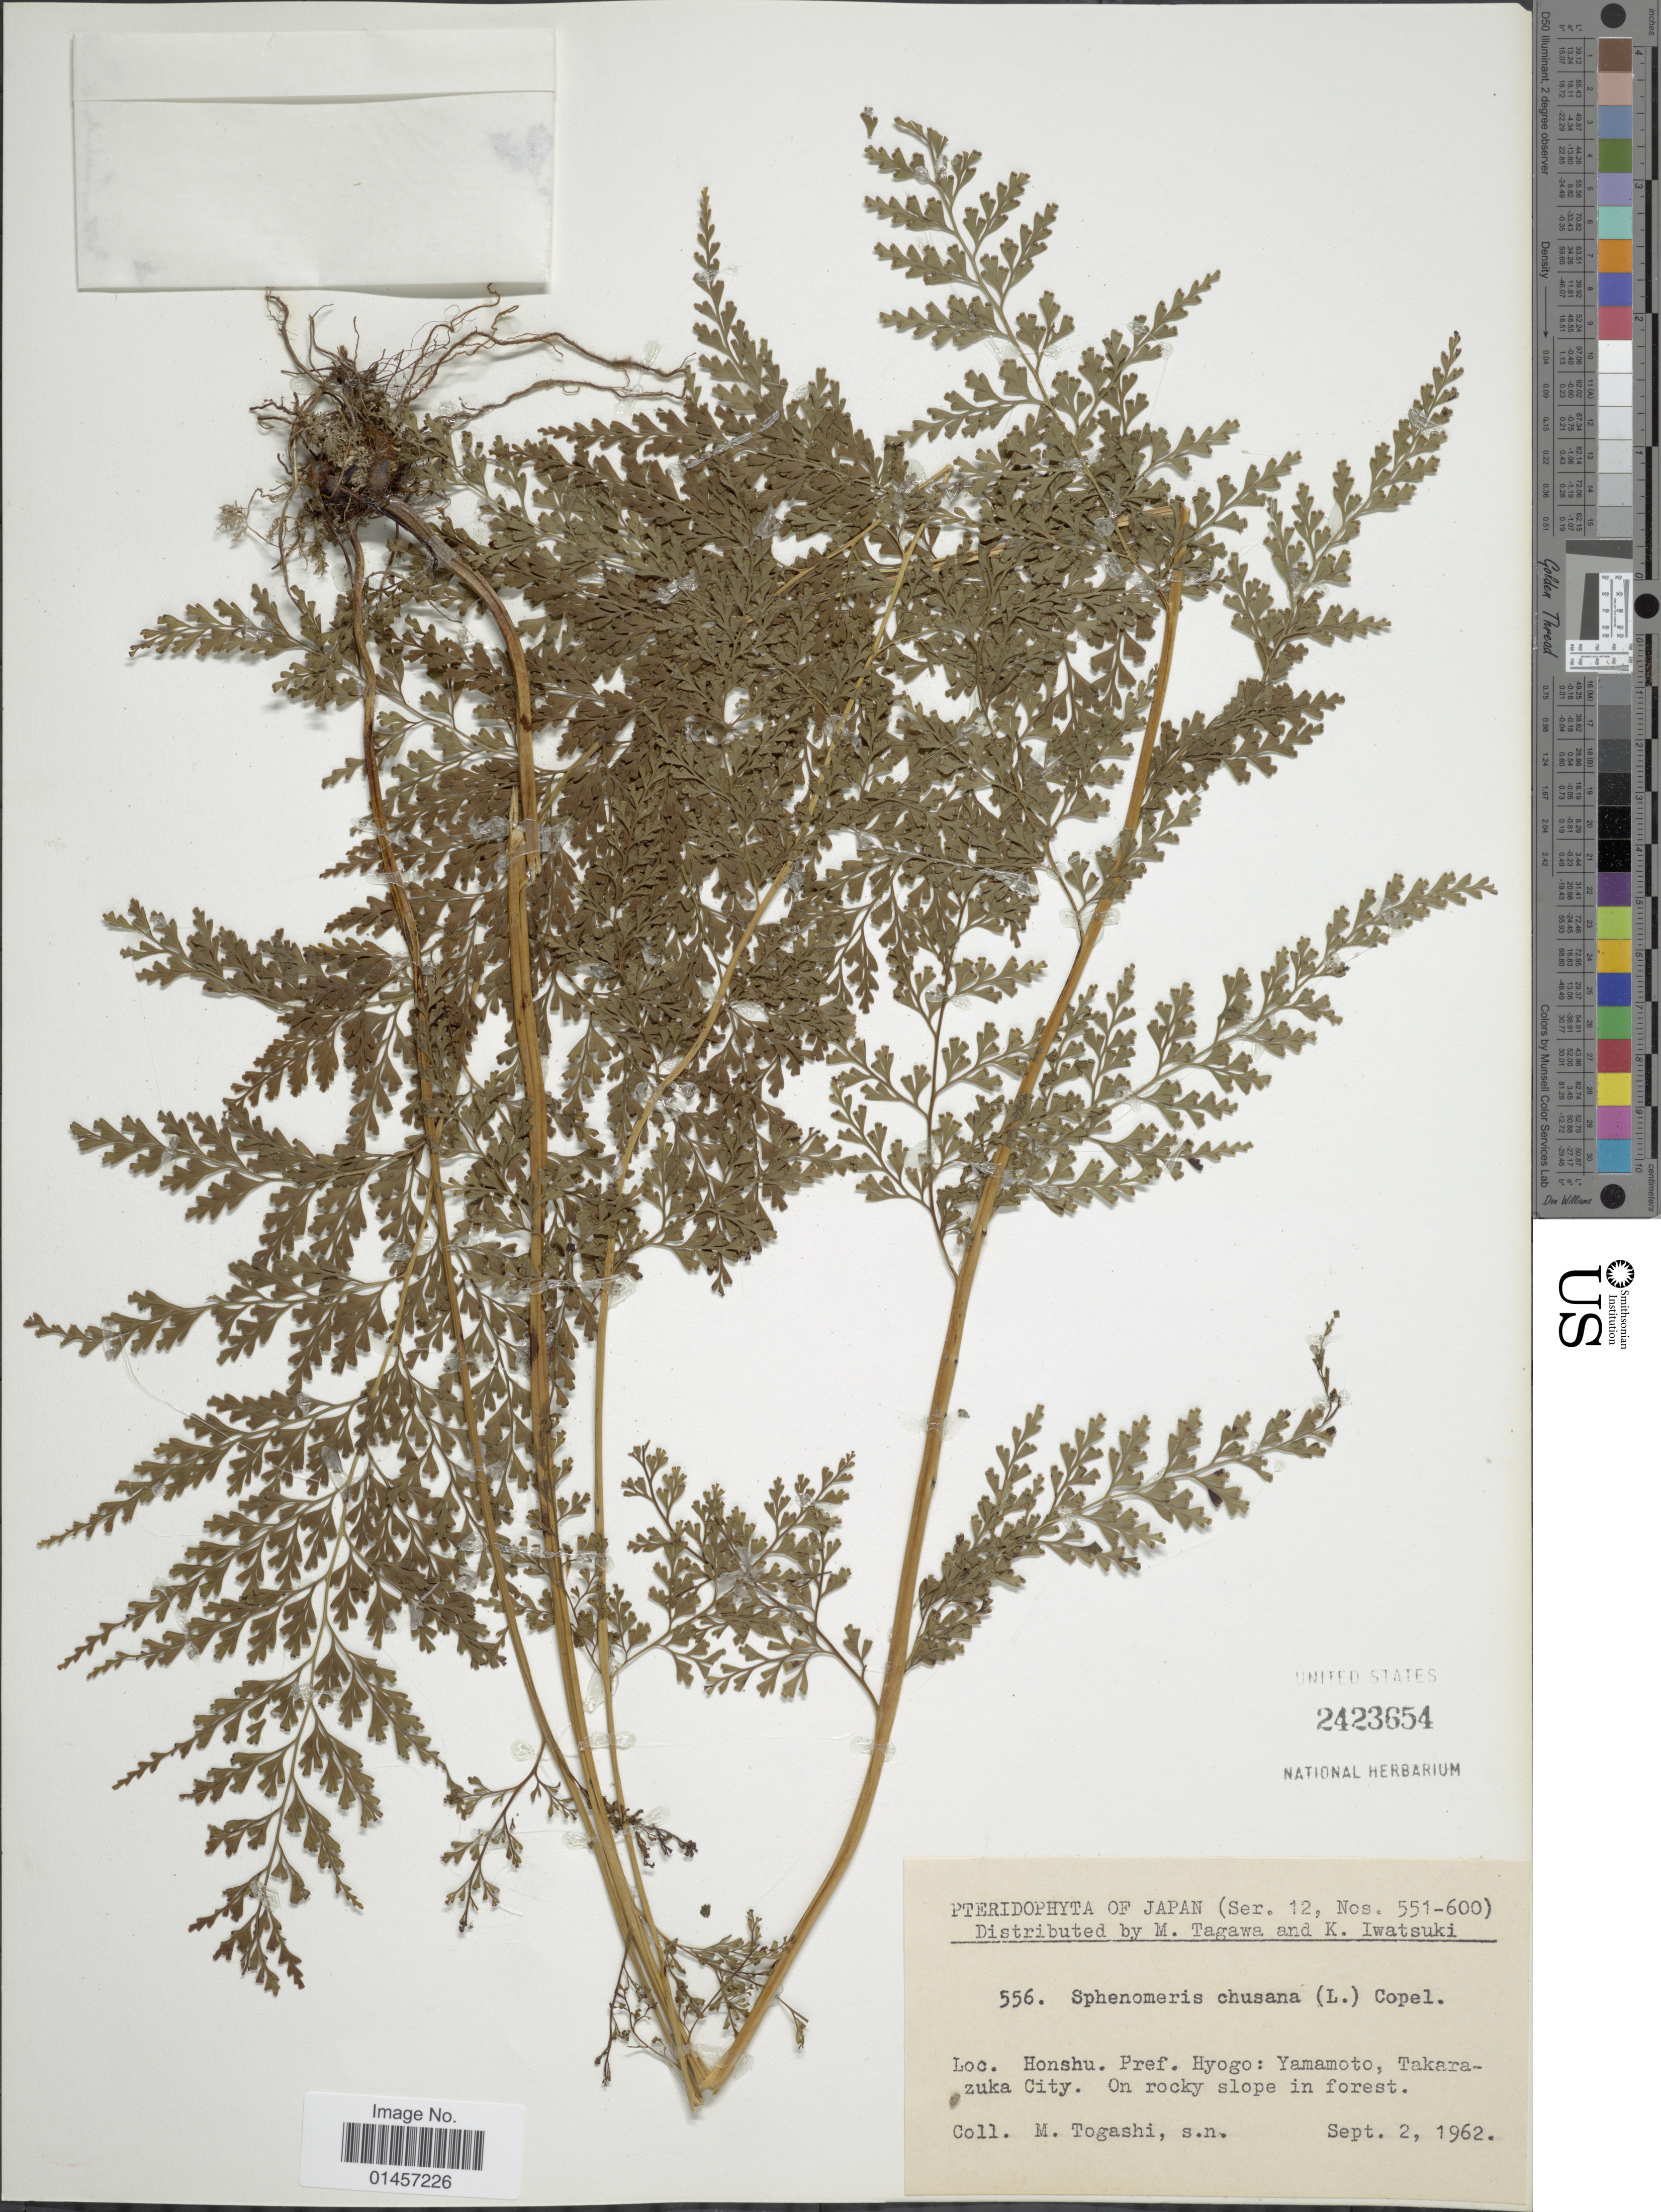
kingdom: Plantae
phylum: Tracheophyta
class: Polypodiopsida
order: Polypodiales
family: Lindsaeaceae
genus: Sphenomeris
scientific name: Sphenomeris chinensis var. chinensis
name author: (L.) Maxon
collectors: M. Togashi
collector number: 556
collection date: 1962-09-02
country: Japan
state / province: Hyogo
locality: Honshu. pref. Hyogo: Yamamoto, Takarazuka City on rocky slope in forest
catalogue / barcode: US 2423654